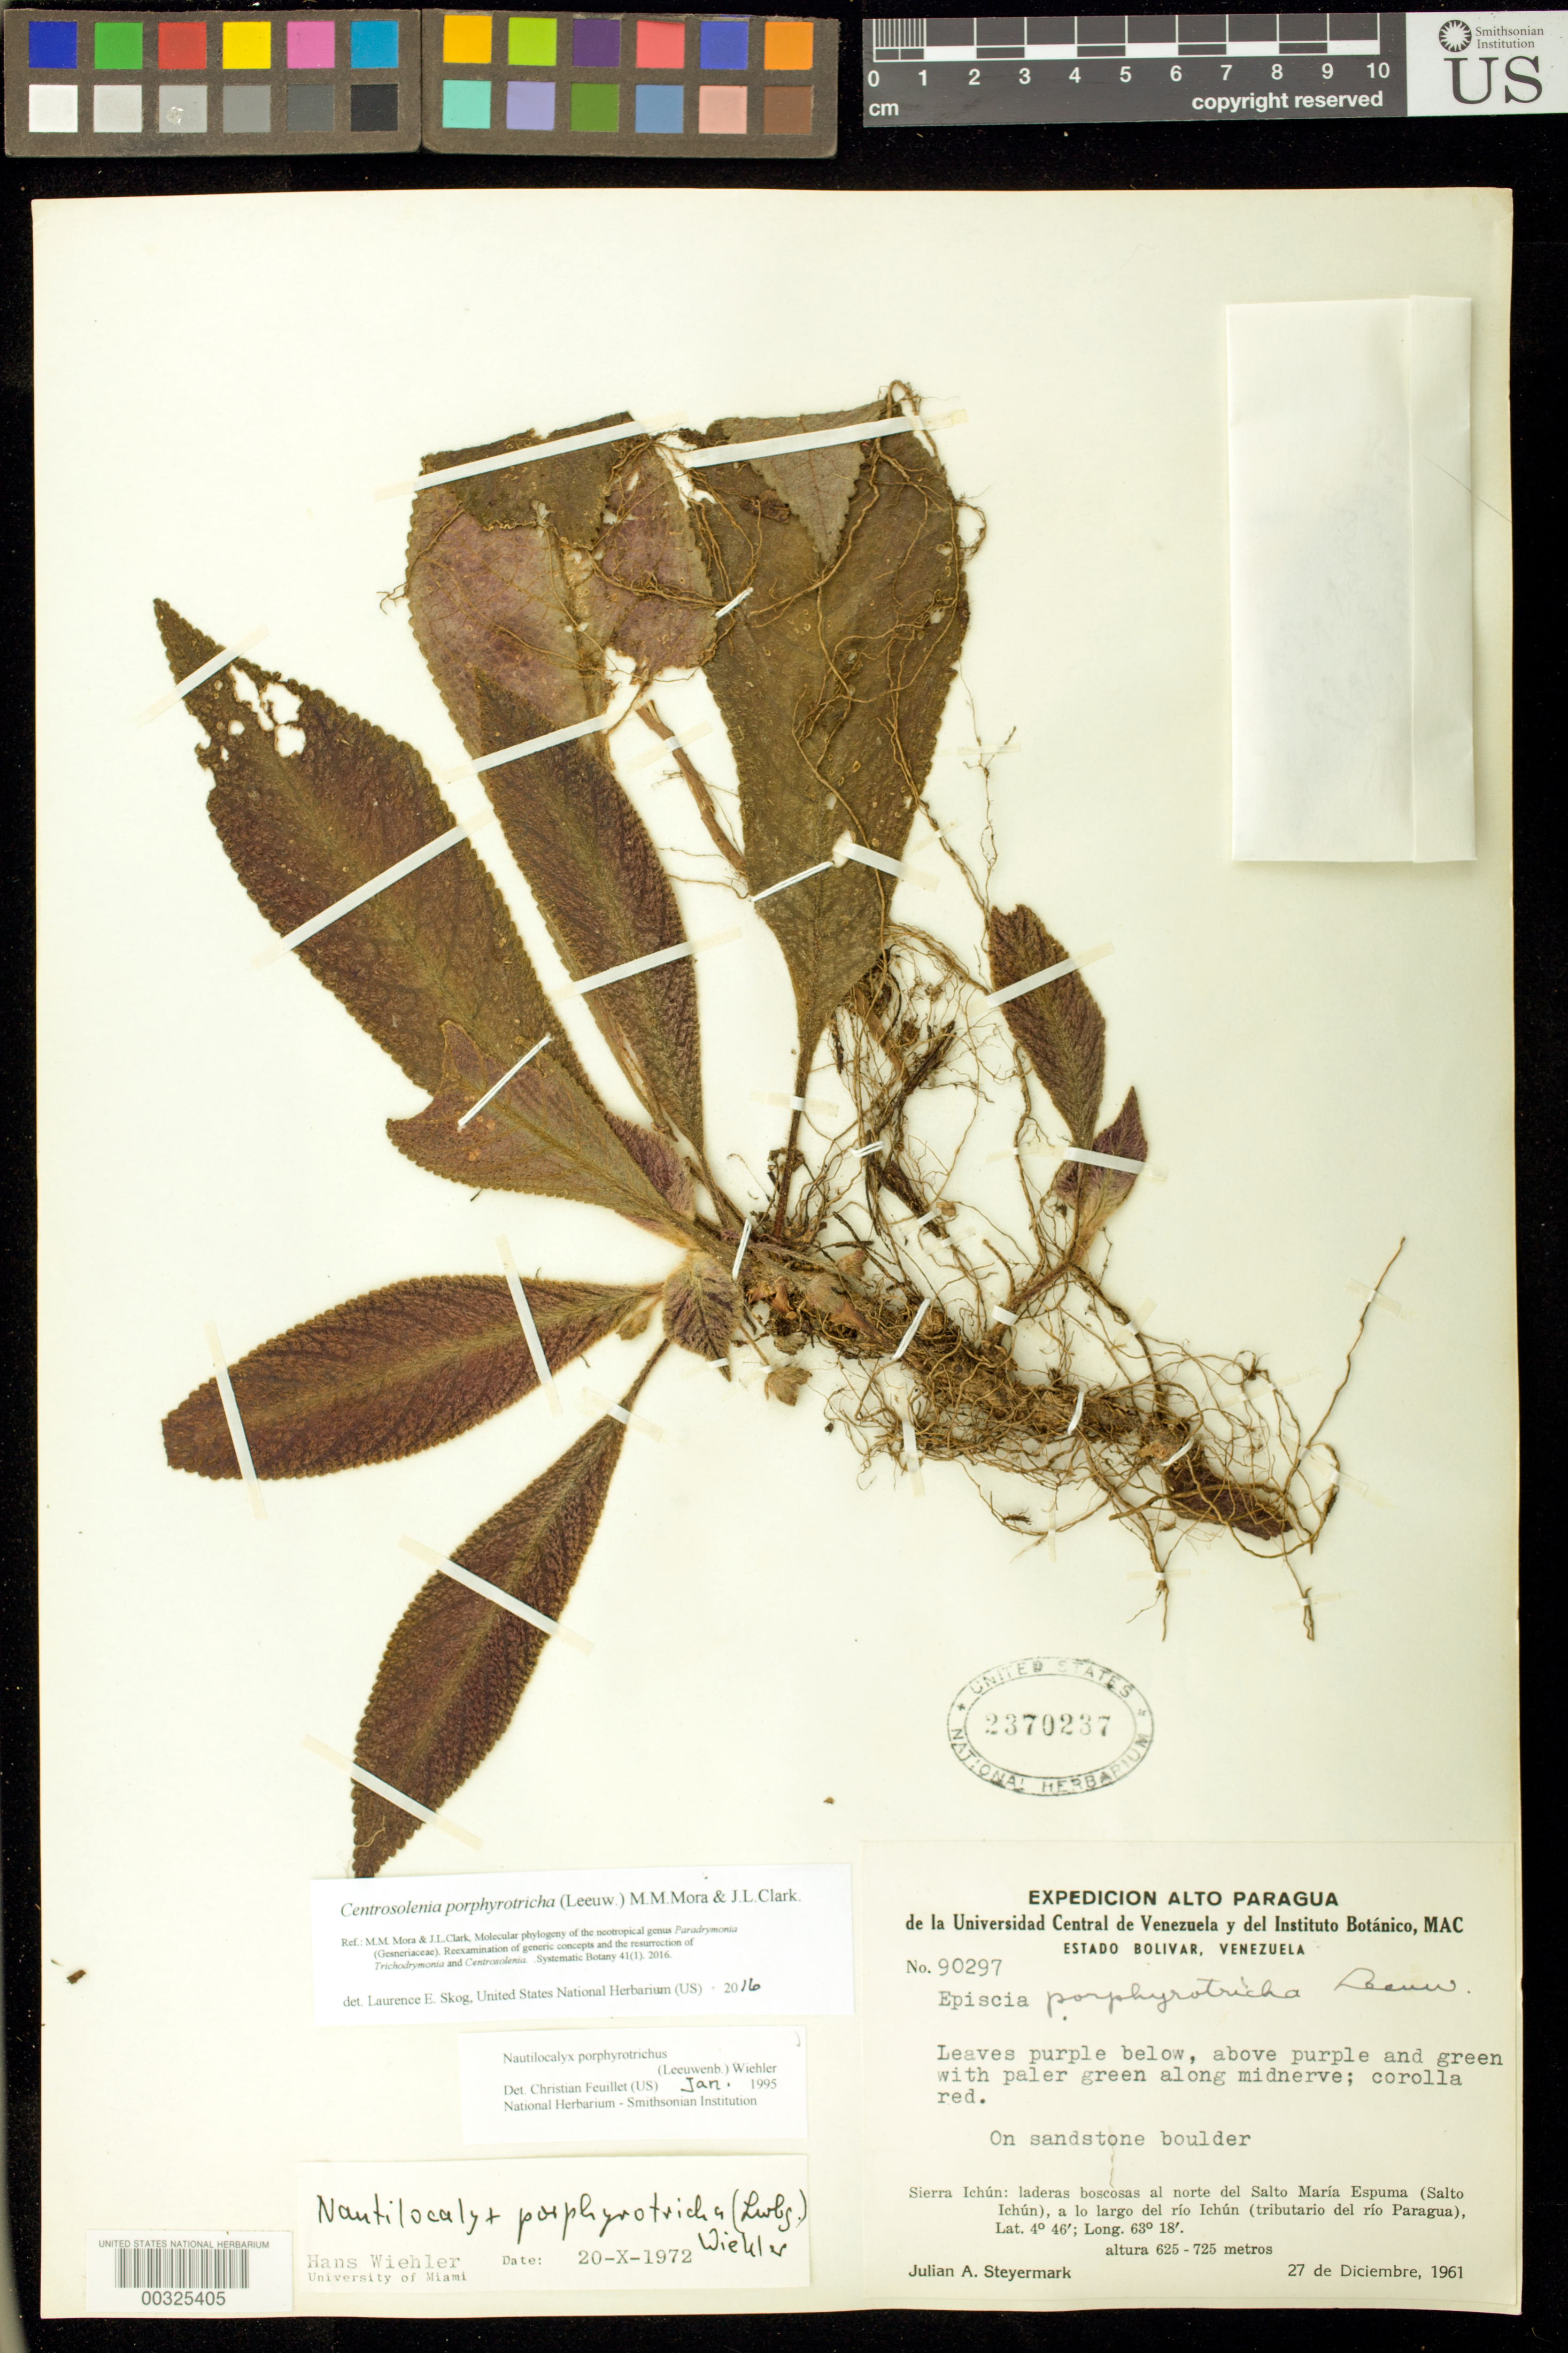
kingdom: Plantae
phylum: Tracheophyta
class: Magnoliopsida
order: Lamiales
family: Gesneriaceae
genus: Centrosolenia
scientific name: Centrosolenia porphyrotricha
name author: (Leeuw.) M.M. Mora & J.L. Clark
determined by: Skog, Laurence E.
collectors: J. Steyermark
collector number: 90297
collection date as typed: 27 Dec 1961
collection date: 1961-12-27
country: Venezuela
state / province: Bolívar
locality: Sierra Ichún: laderas boscosas al norte del Salto María Espuma (Salto Ichún), a lo largo del río Ichún (tributario del río Paragua)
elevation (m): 625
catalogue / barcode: US 2370237